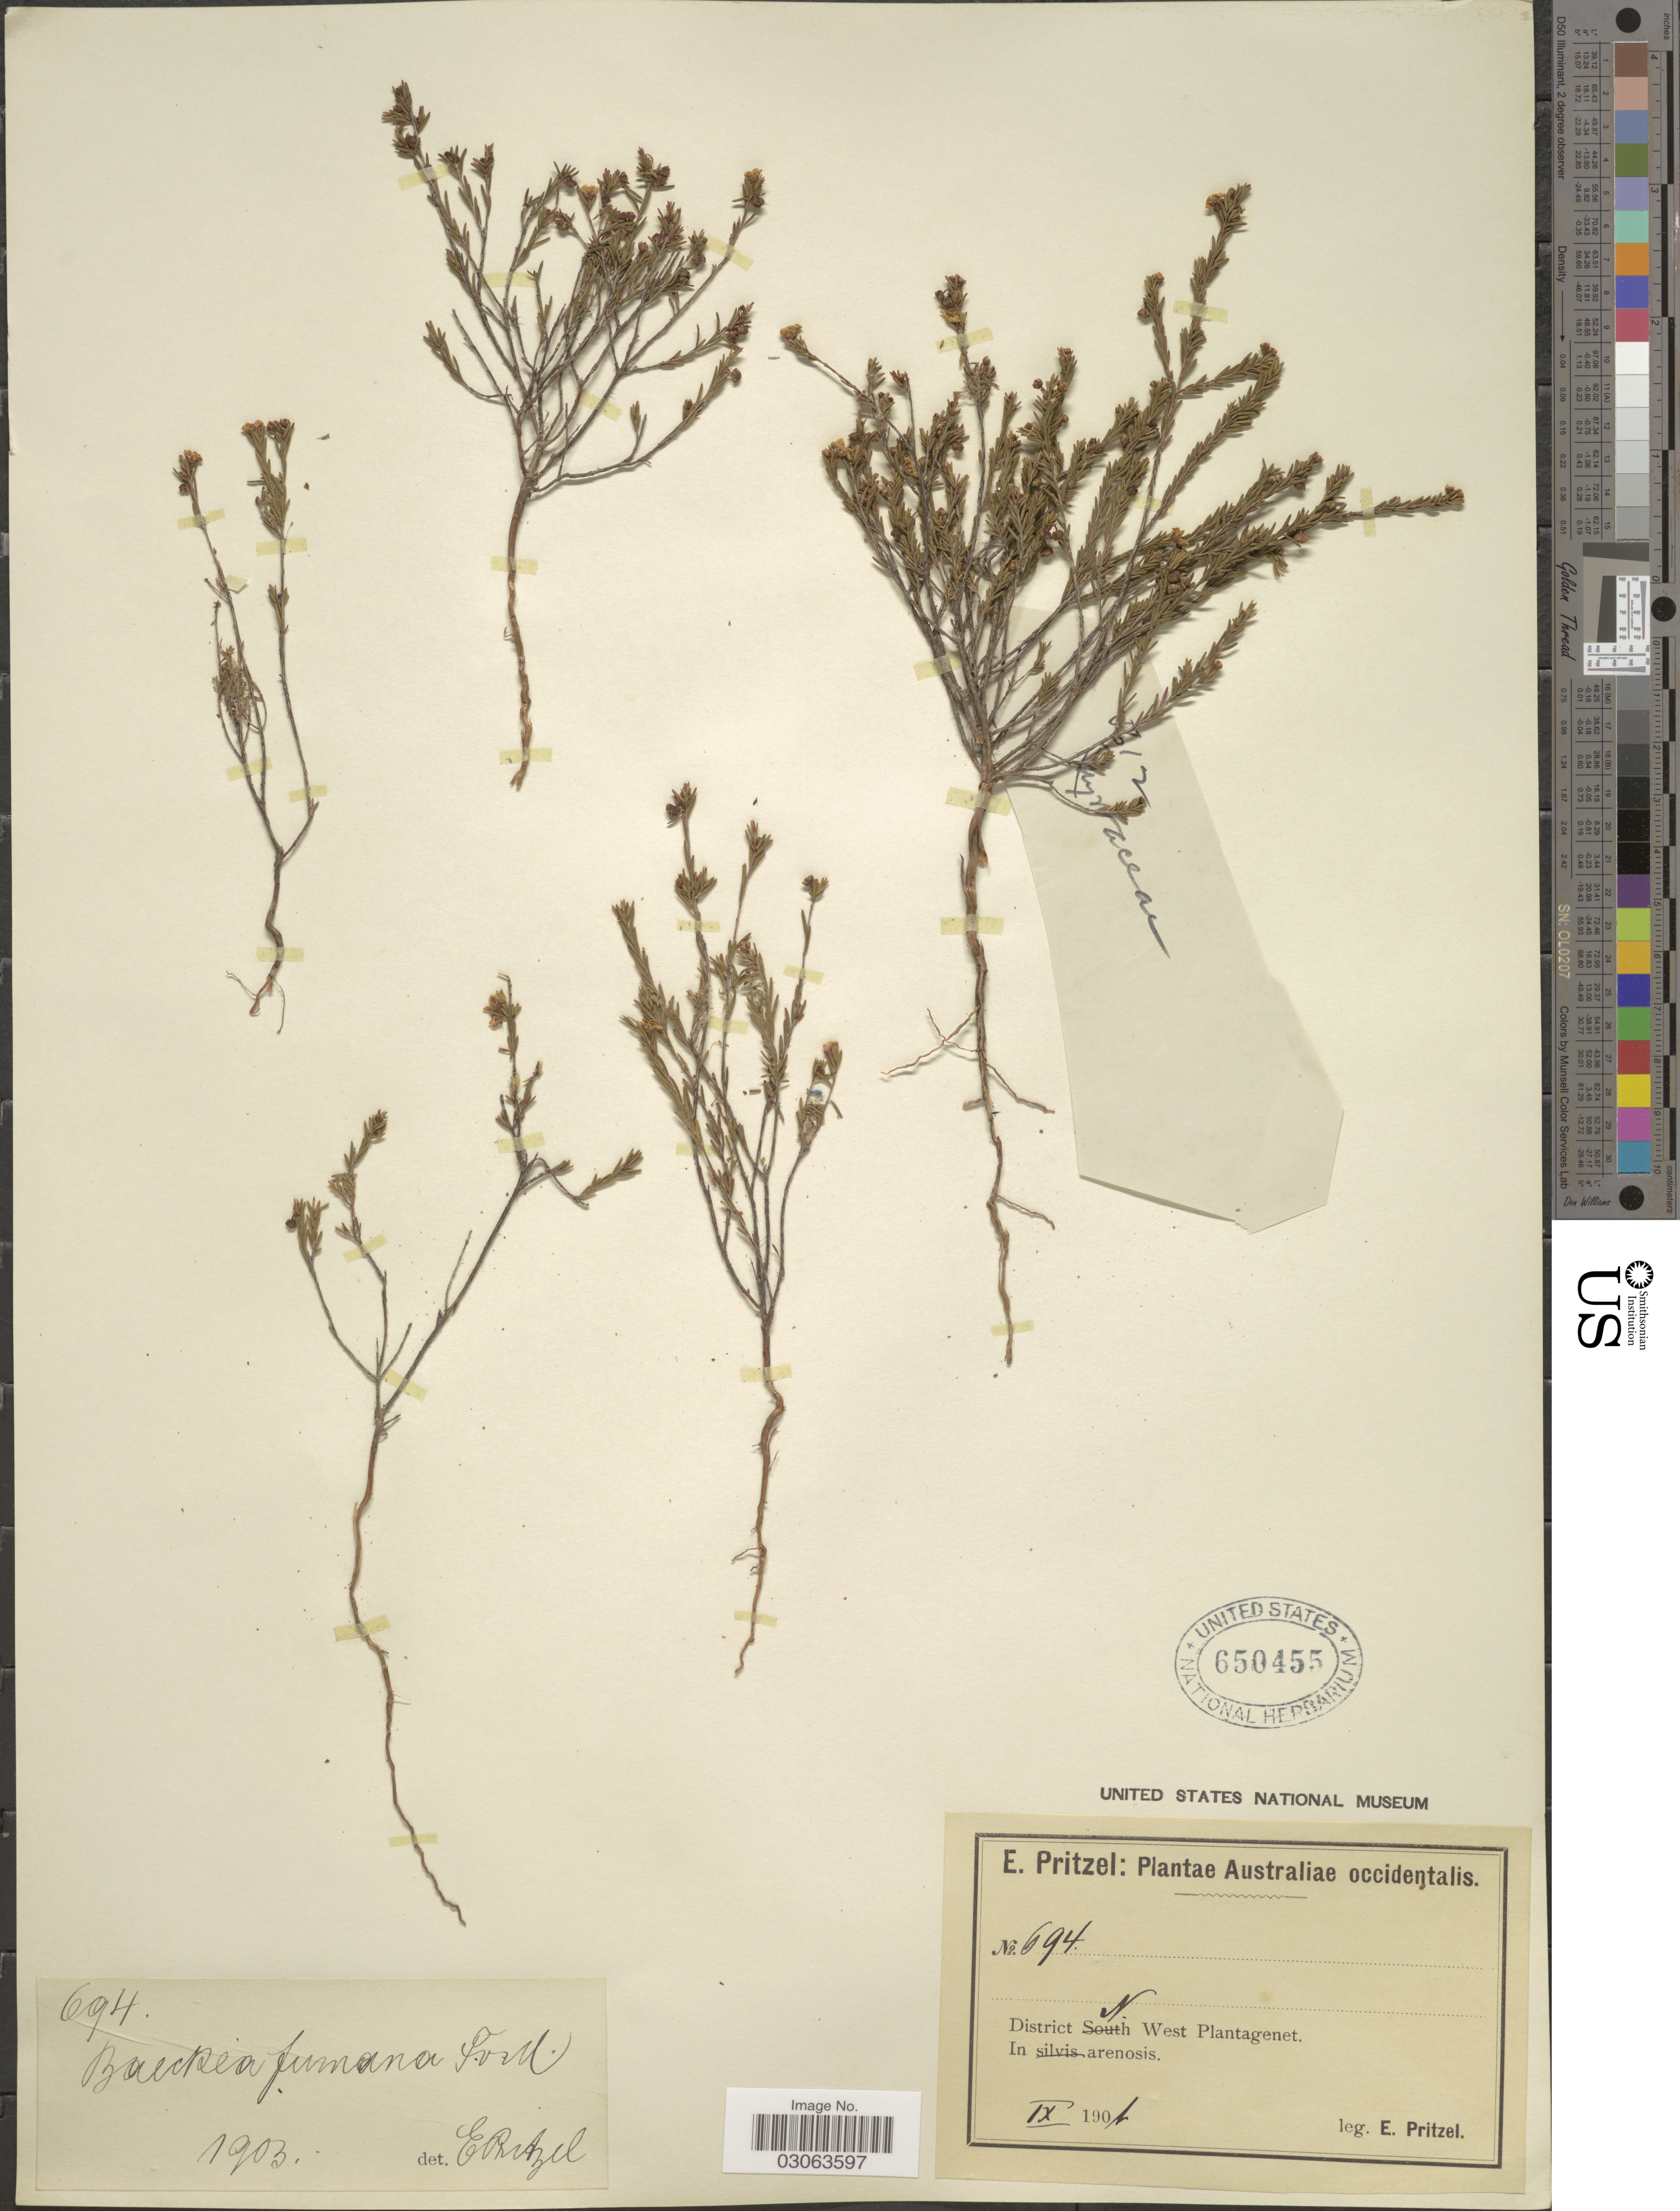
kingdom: Plantae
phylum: Tracheophyta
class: Magnoliopsida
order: Myrtales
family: Myrtaceae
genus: Rinzia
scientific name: Rinzia fumana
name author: Schauer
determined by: Trudgen, M. E.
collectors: E. G. Pritzel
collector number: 694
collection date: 1901-09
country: Australia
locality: Australiae occidentalis. District N West Plantagenet.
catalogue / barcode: US 650455